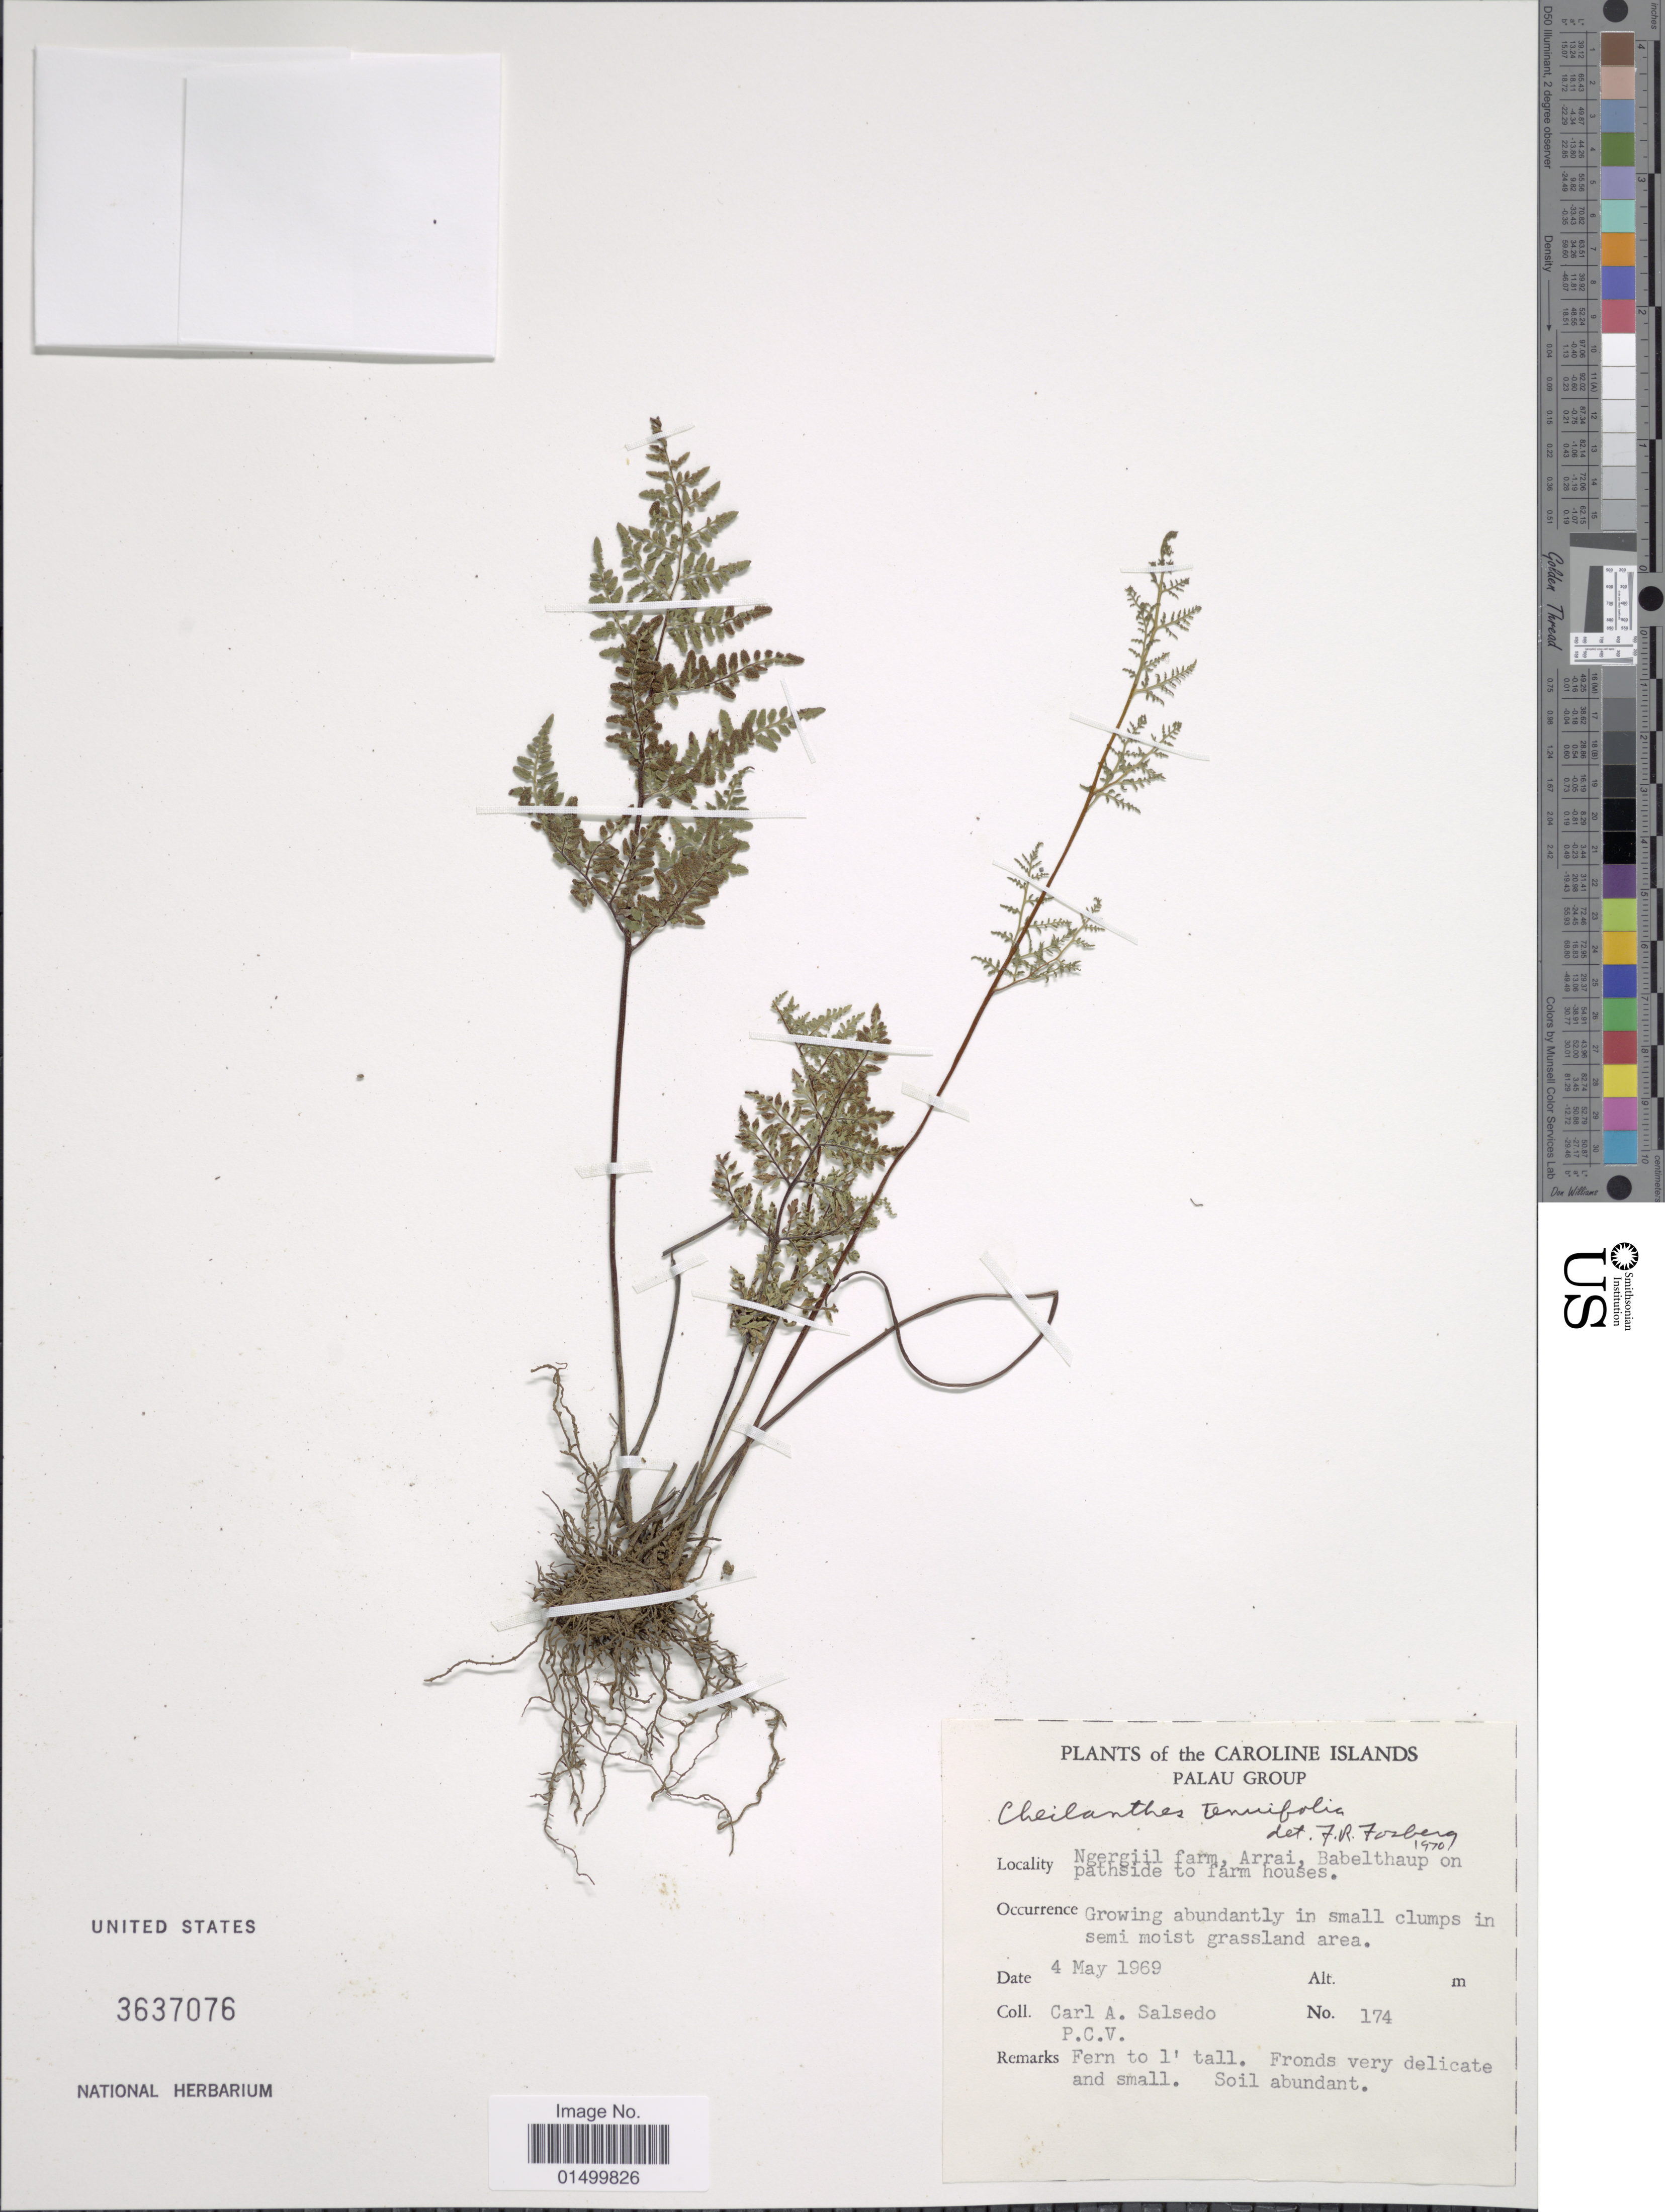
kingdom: Plantae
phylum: Tracheophyta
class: Polypodiopsida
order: Polypodiales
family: Pteridaceae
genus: Cheilanthes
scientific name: Cheilanthes tenuifolia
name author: (Burm. f.) Sw.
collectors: C.A. Salsedo & P.C.V.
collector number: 147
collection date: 1969-05-04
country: Palau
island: Babeldaob [Babelthuap]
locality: Palau group, Ngergiil farm, Arrai, Babelthaup on pathside to farm houses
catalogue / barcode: US 3637076